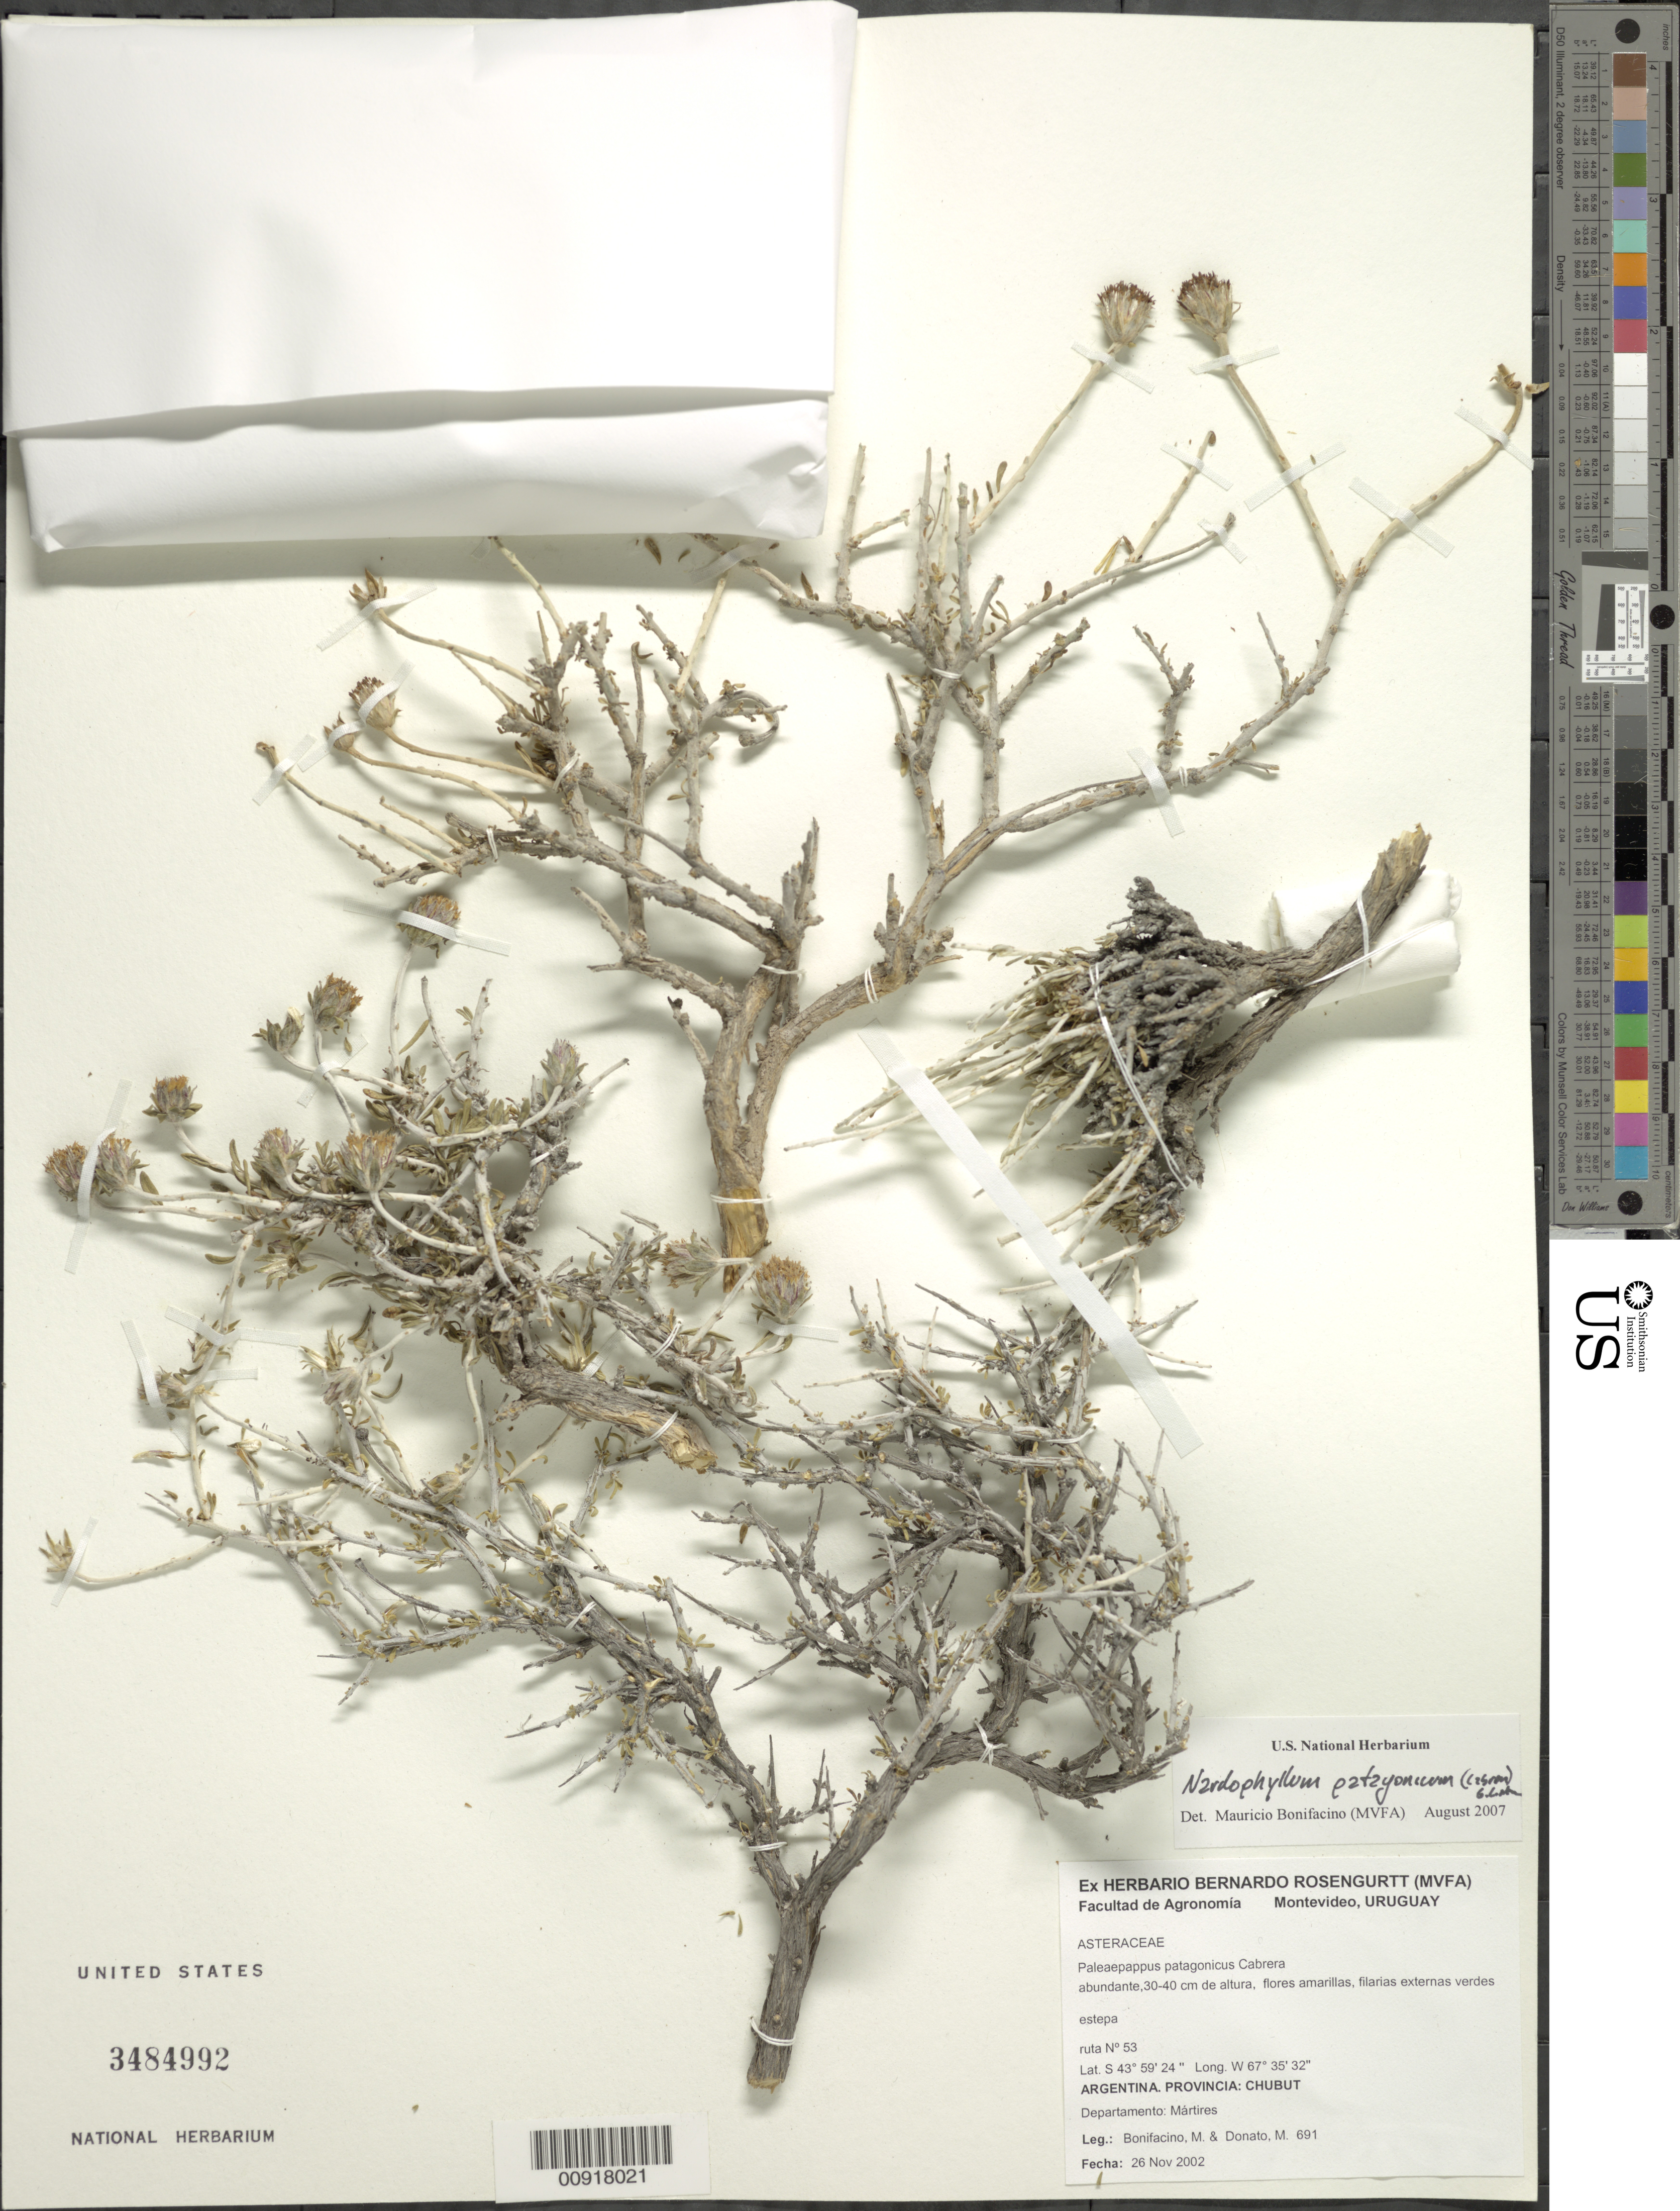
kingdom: Plantae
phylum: Tracheophyta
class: Magnoliopsida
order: Asterales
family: Asteraceae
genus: Nardophyllum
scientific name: Nardophyllum patagonicum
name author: (Cabrera) G.L. Nesom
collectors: M. Bonifacino & M. Donato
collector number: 0691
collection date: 2002-11-26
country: Argentina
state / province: Chubut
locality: Dpto. Mártires, Ruta No. 53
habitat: Estepa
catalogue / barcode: US 3484992